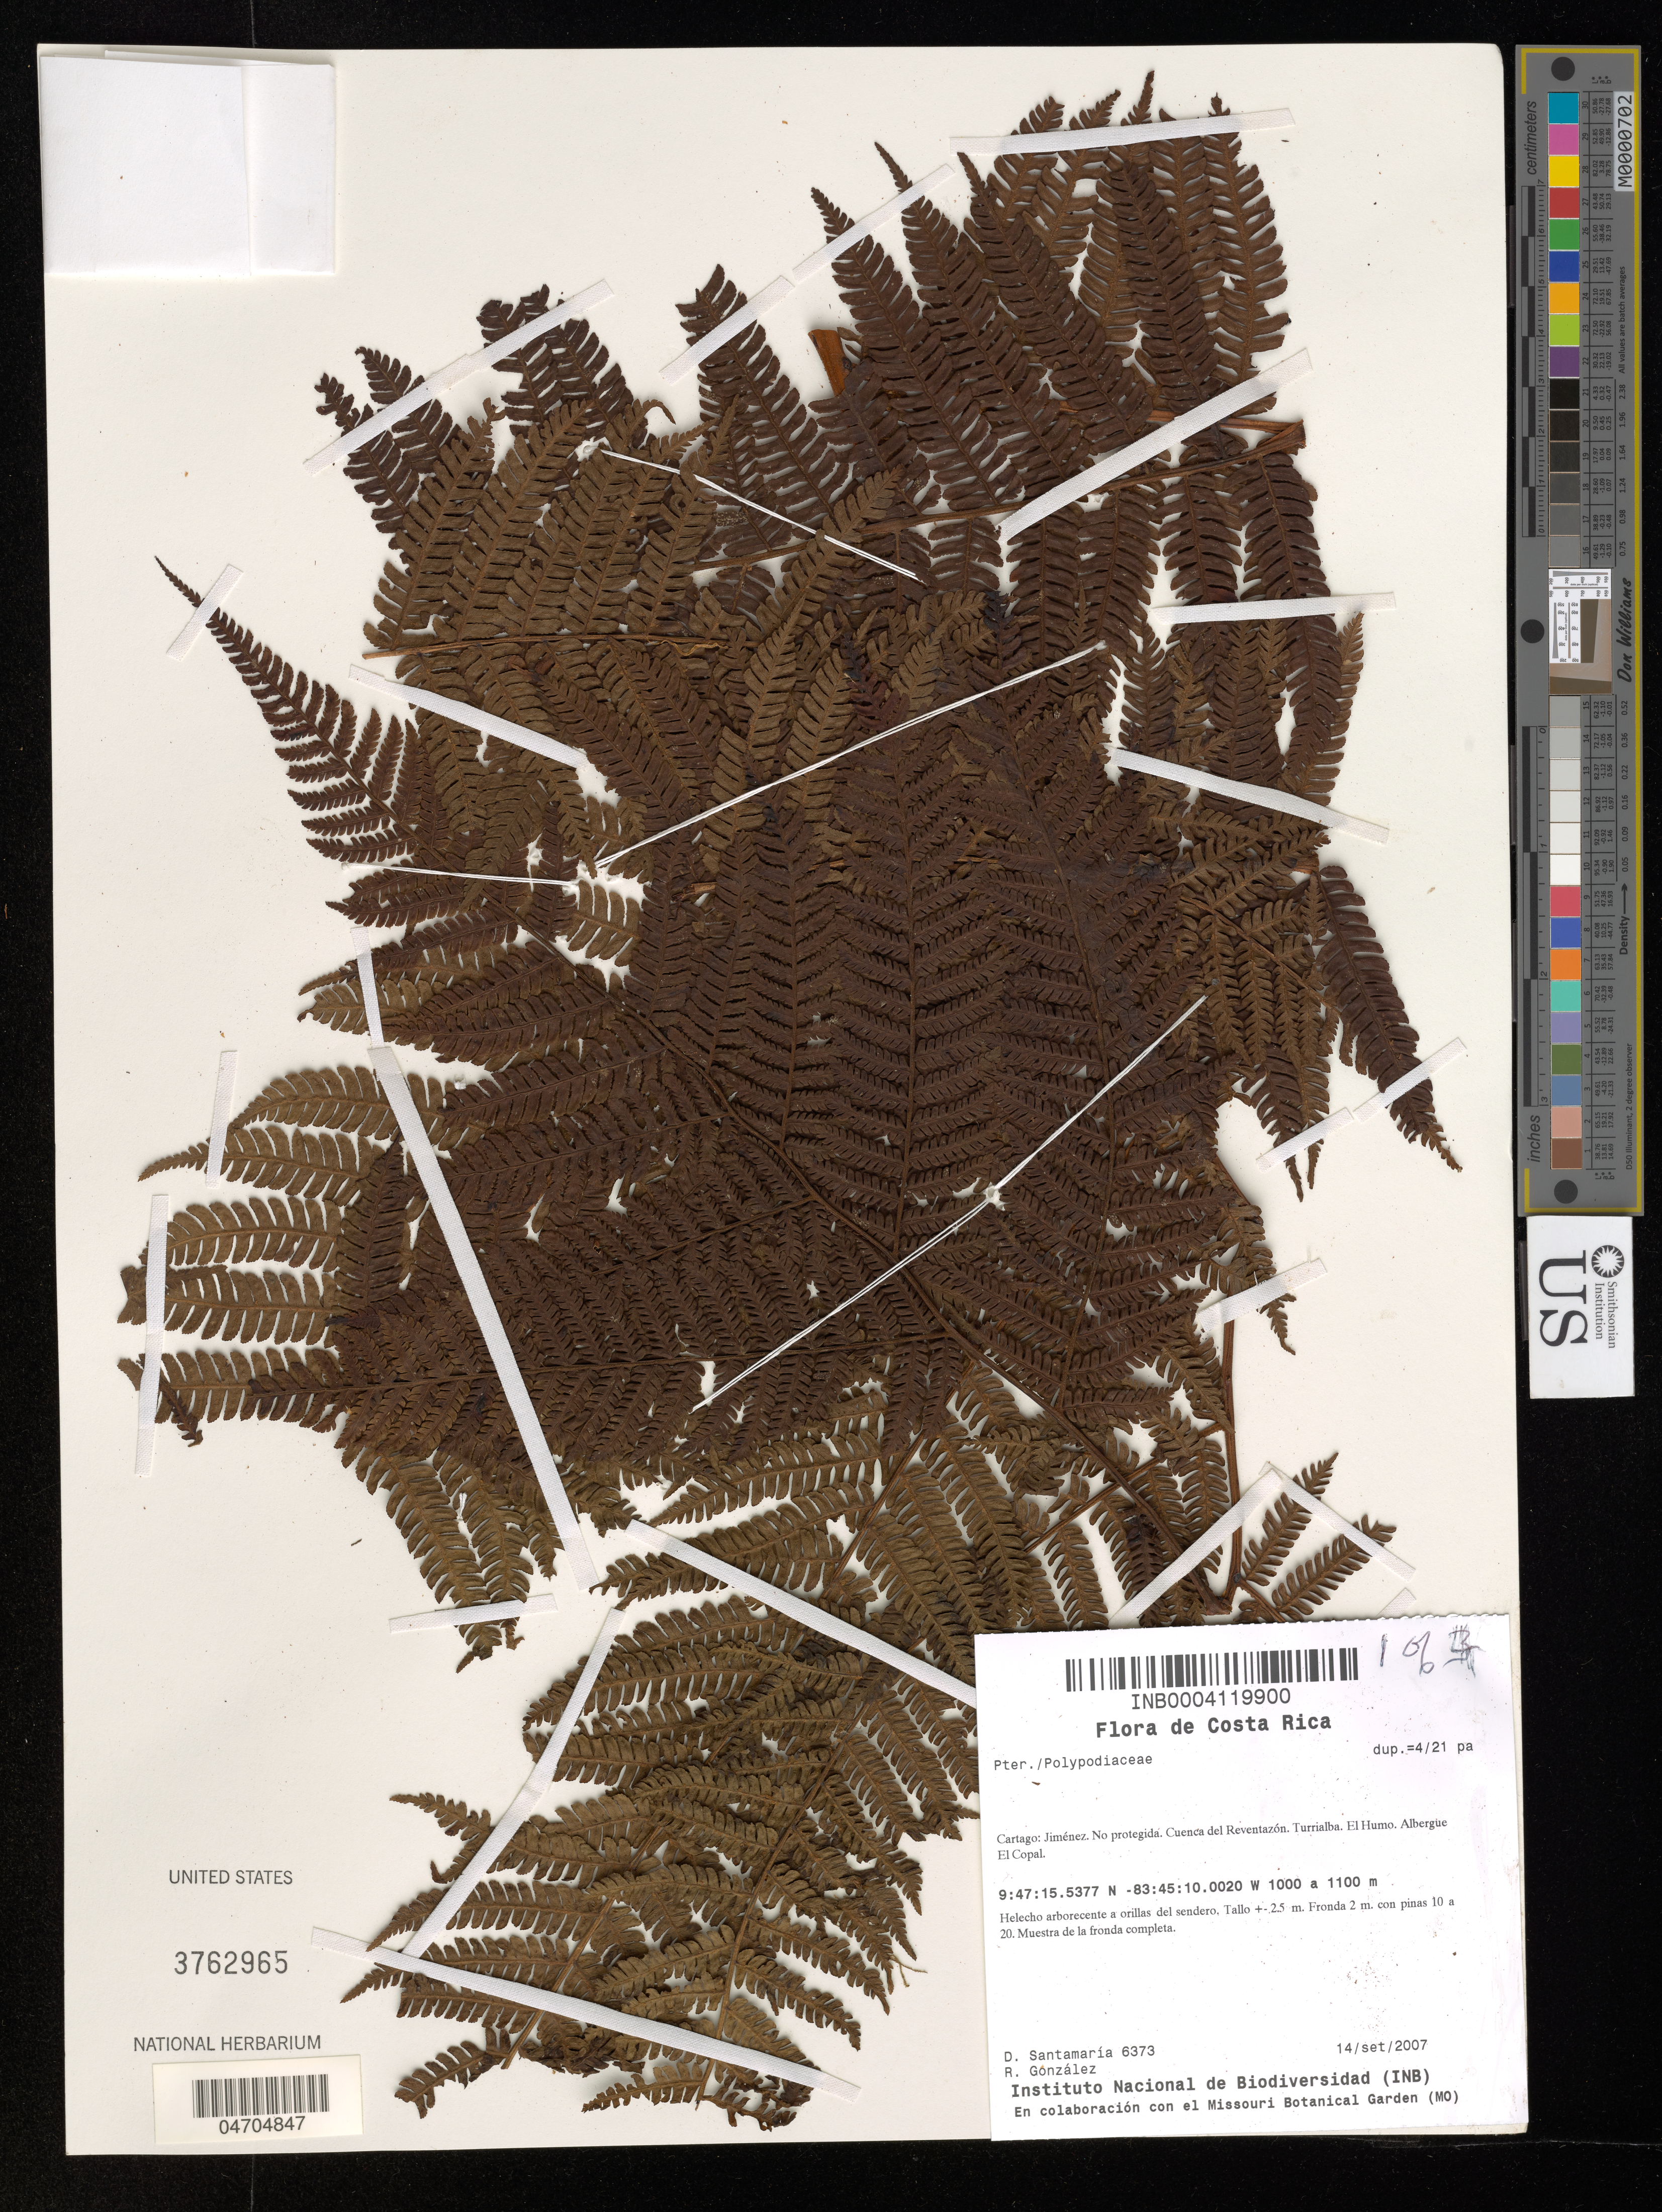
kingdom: Plantae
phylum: Tracheophyta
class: Magnoliopsida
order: Caryophyllales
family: Polygonaceae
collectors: D. Santamaria & R. González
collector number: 6373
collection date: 2007-09-14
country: Costa Rica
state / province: Cartago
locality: Jiménez. No protegida. Cuenca del Reventazón. Turrialba. El Humo. Albergue El Copal.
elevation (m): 1000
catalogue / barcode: US 3762965